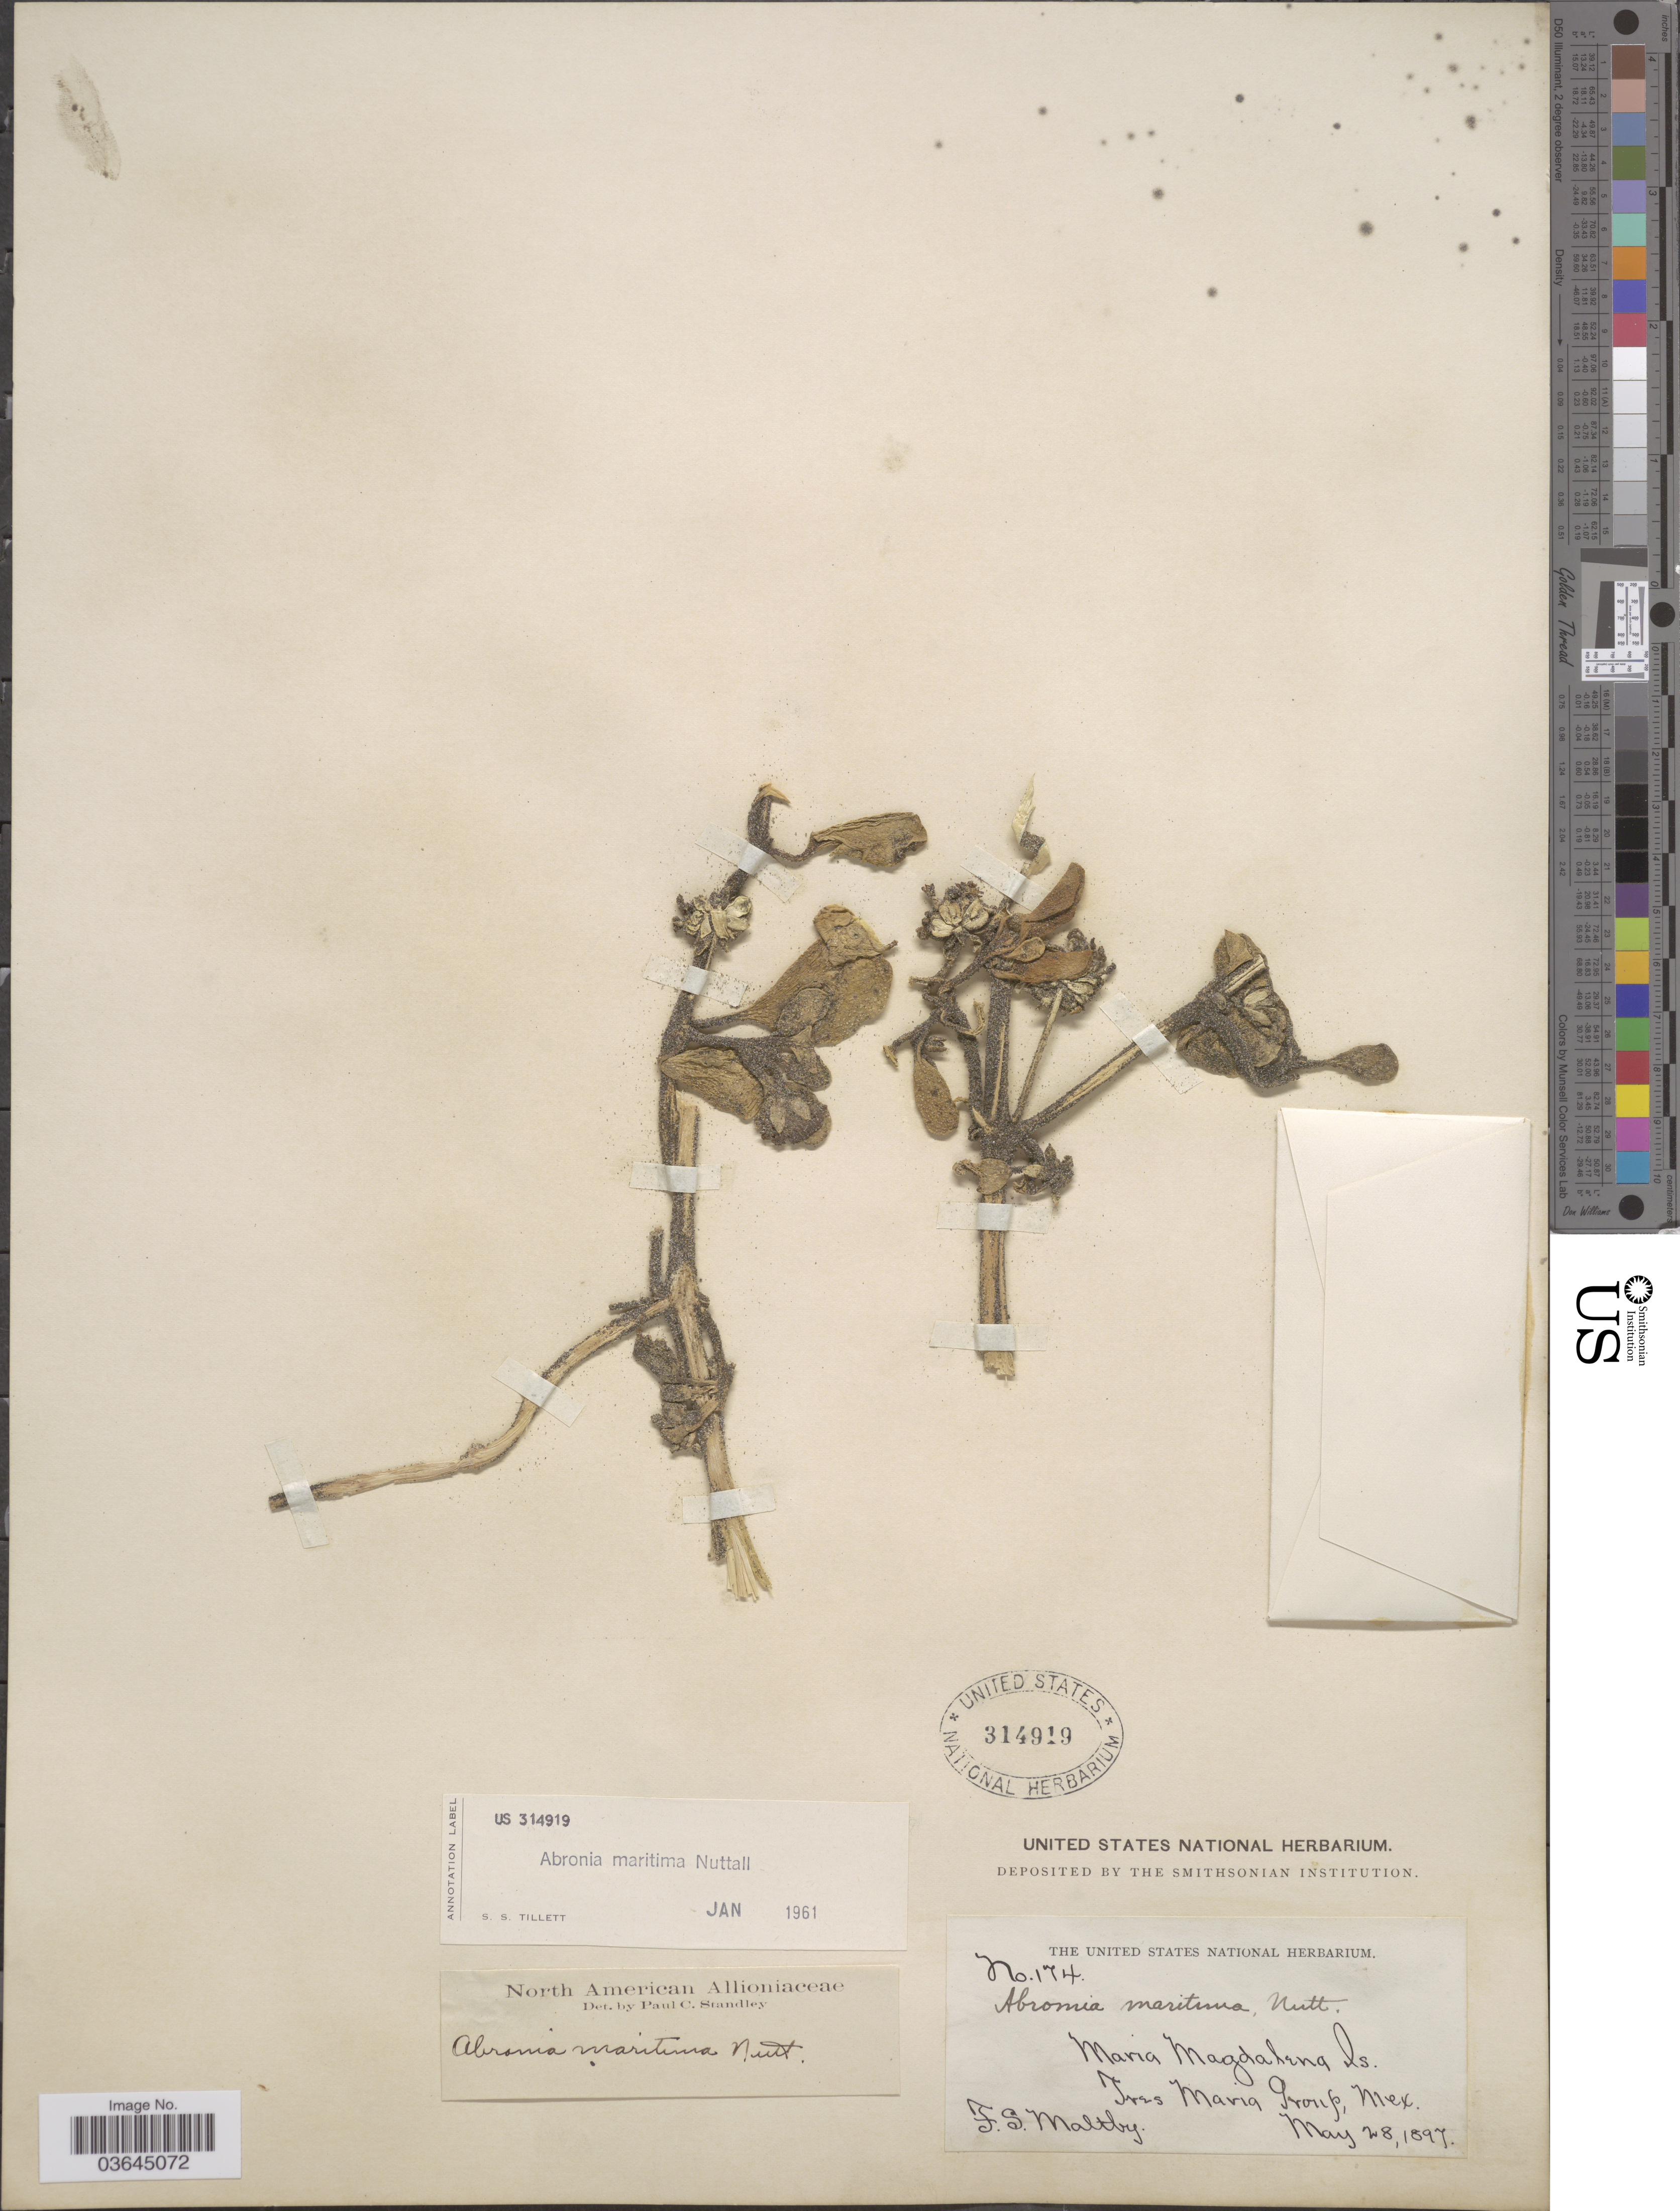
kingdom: Plantae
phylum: Tracheophyta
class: Magnoliopsida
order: Caryophyllales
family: Nyctaginaceae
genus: Abronia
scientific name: Abronia maritima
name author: Nutt. ex S. Watson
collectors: F. S. Maltby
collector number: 174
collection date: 1897-05-28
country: Mexico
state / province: Nayarit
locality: Maria Magdalena Is. Tres Maria Group.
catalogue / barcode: US 314919